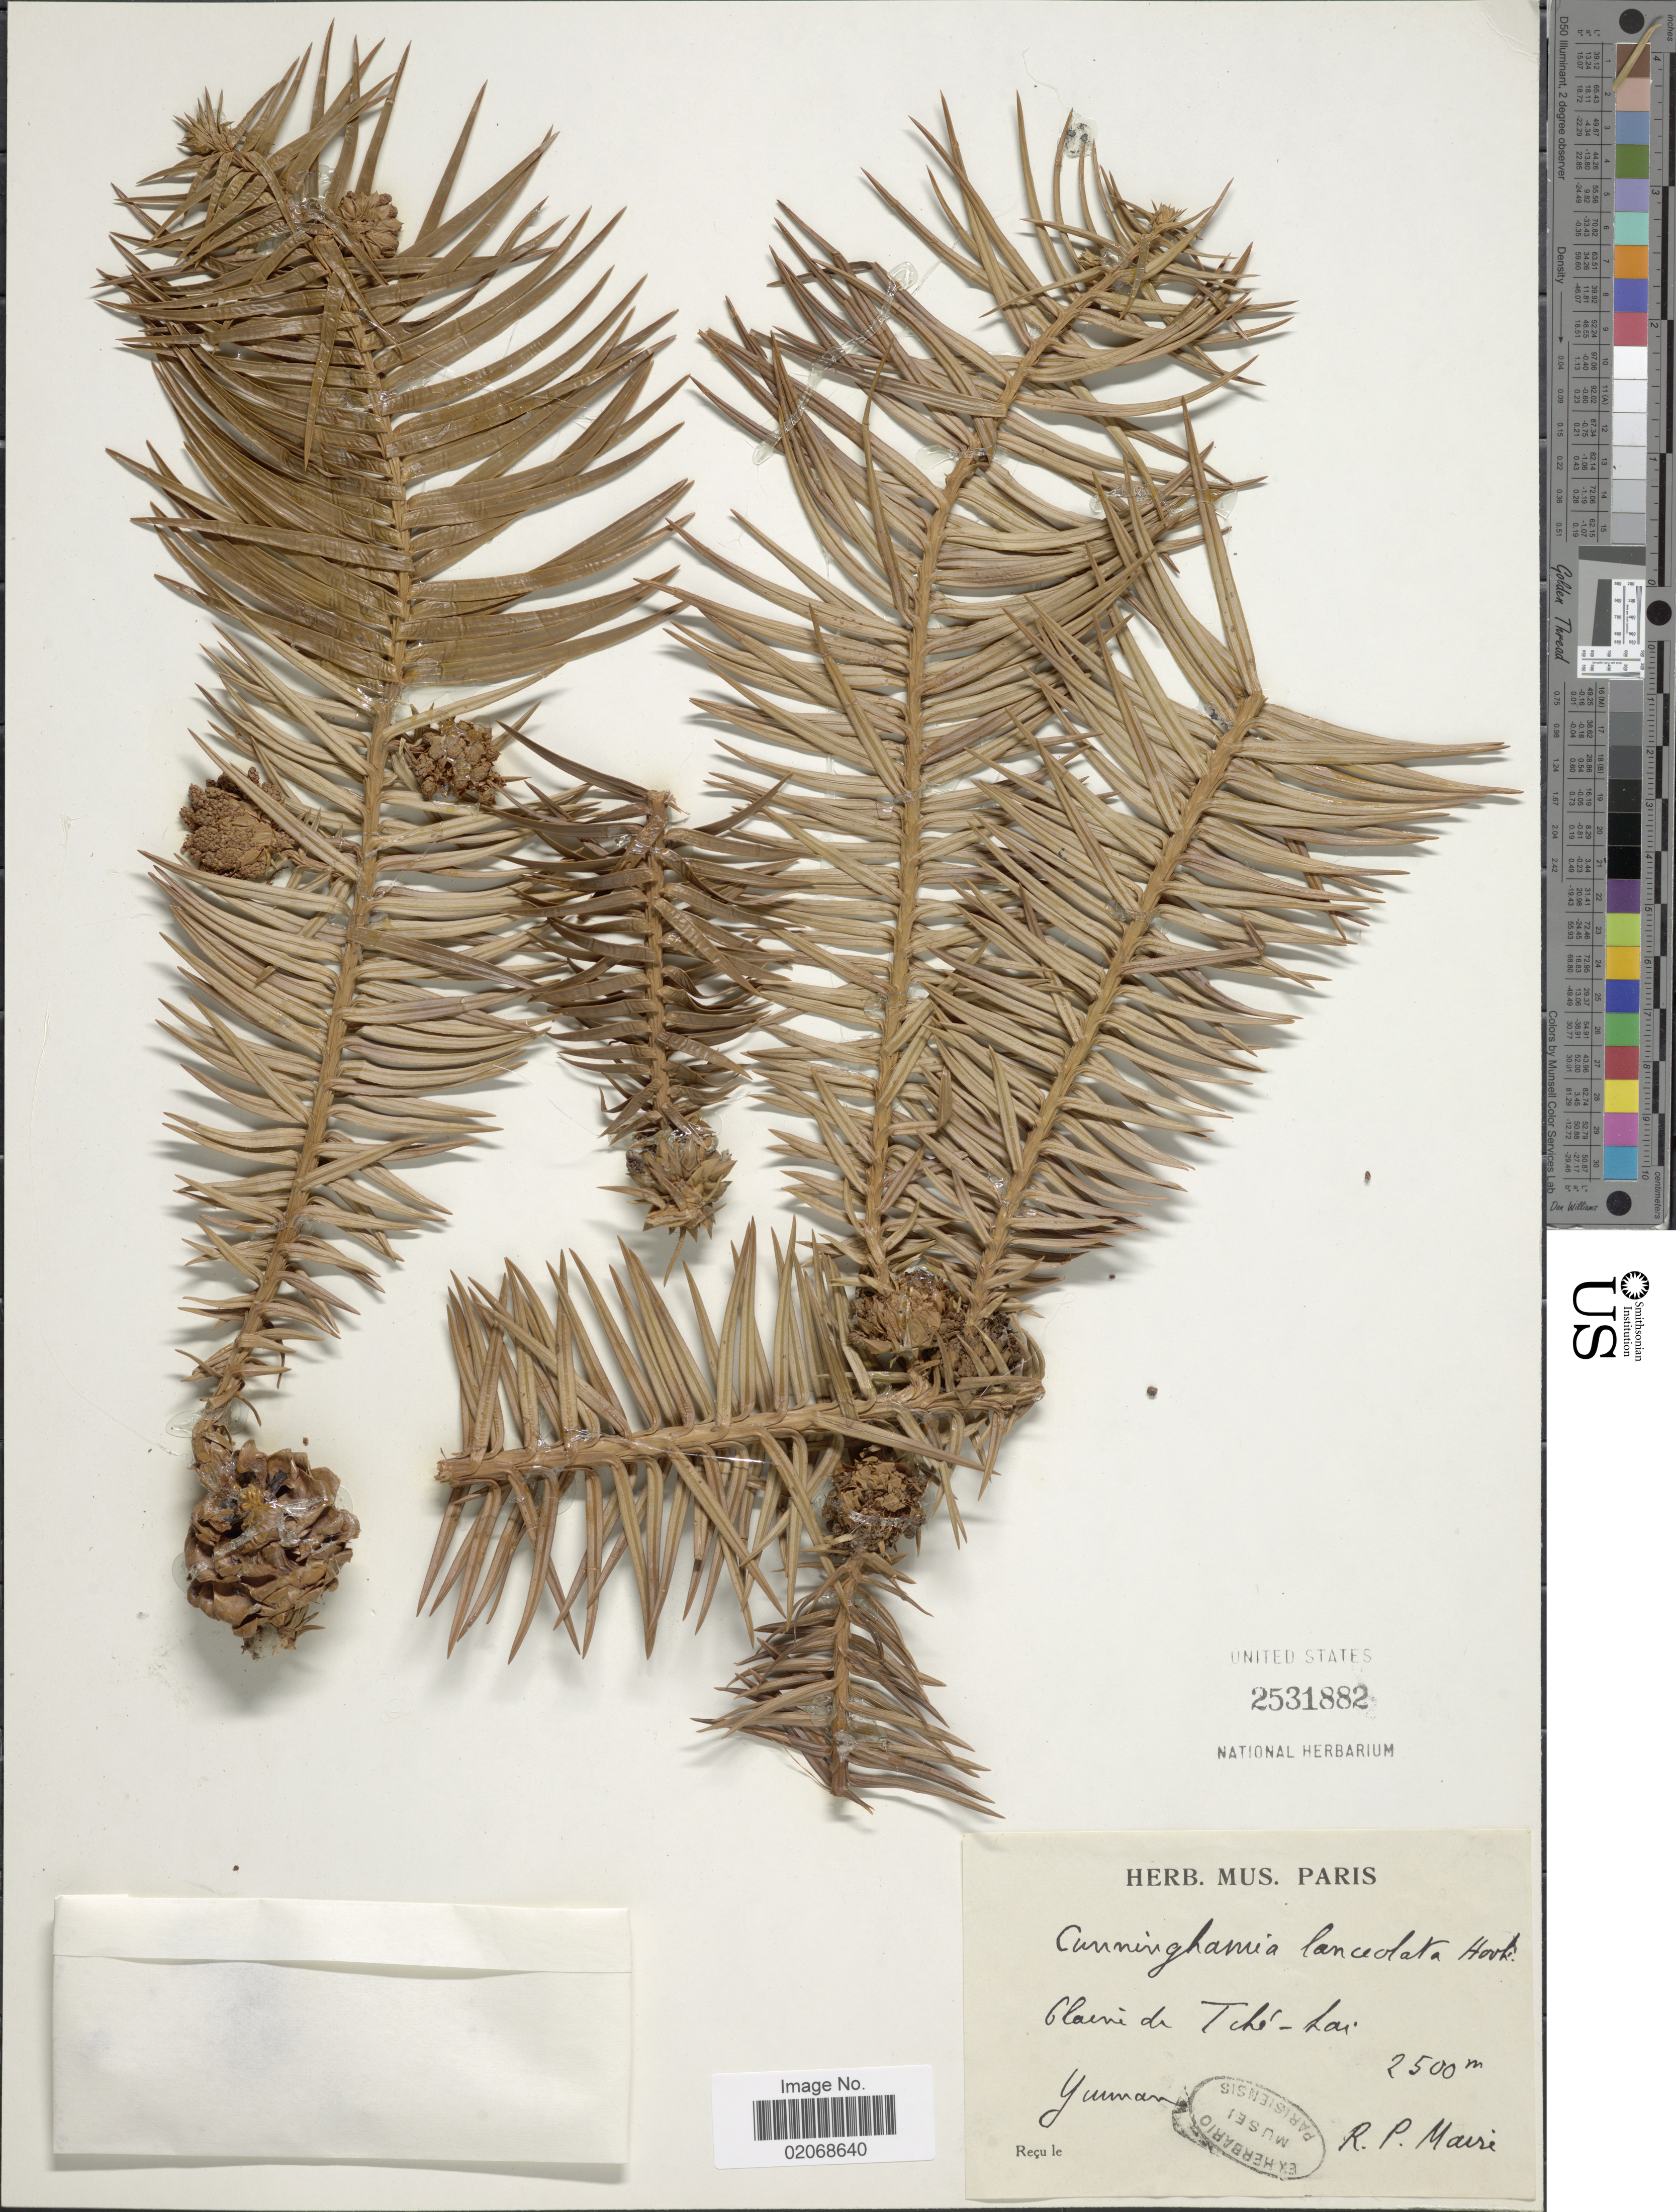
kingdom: Plantae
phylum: Tracheophyta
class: Pinopsida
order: Pinales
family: Cupressaceae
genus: Cunninghamia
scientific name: Cunninghamia lanceolata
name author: (Lamb.) Hook.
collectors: R.-P. Maire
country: China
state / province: Yunnan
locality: Claire de Tche-Lai [interpreted]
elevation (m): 2500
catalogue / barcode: US 2531882